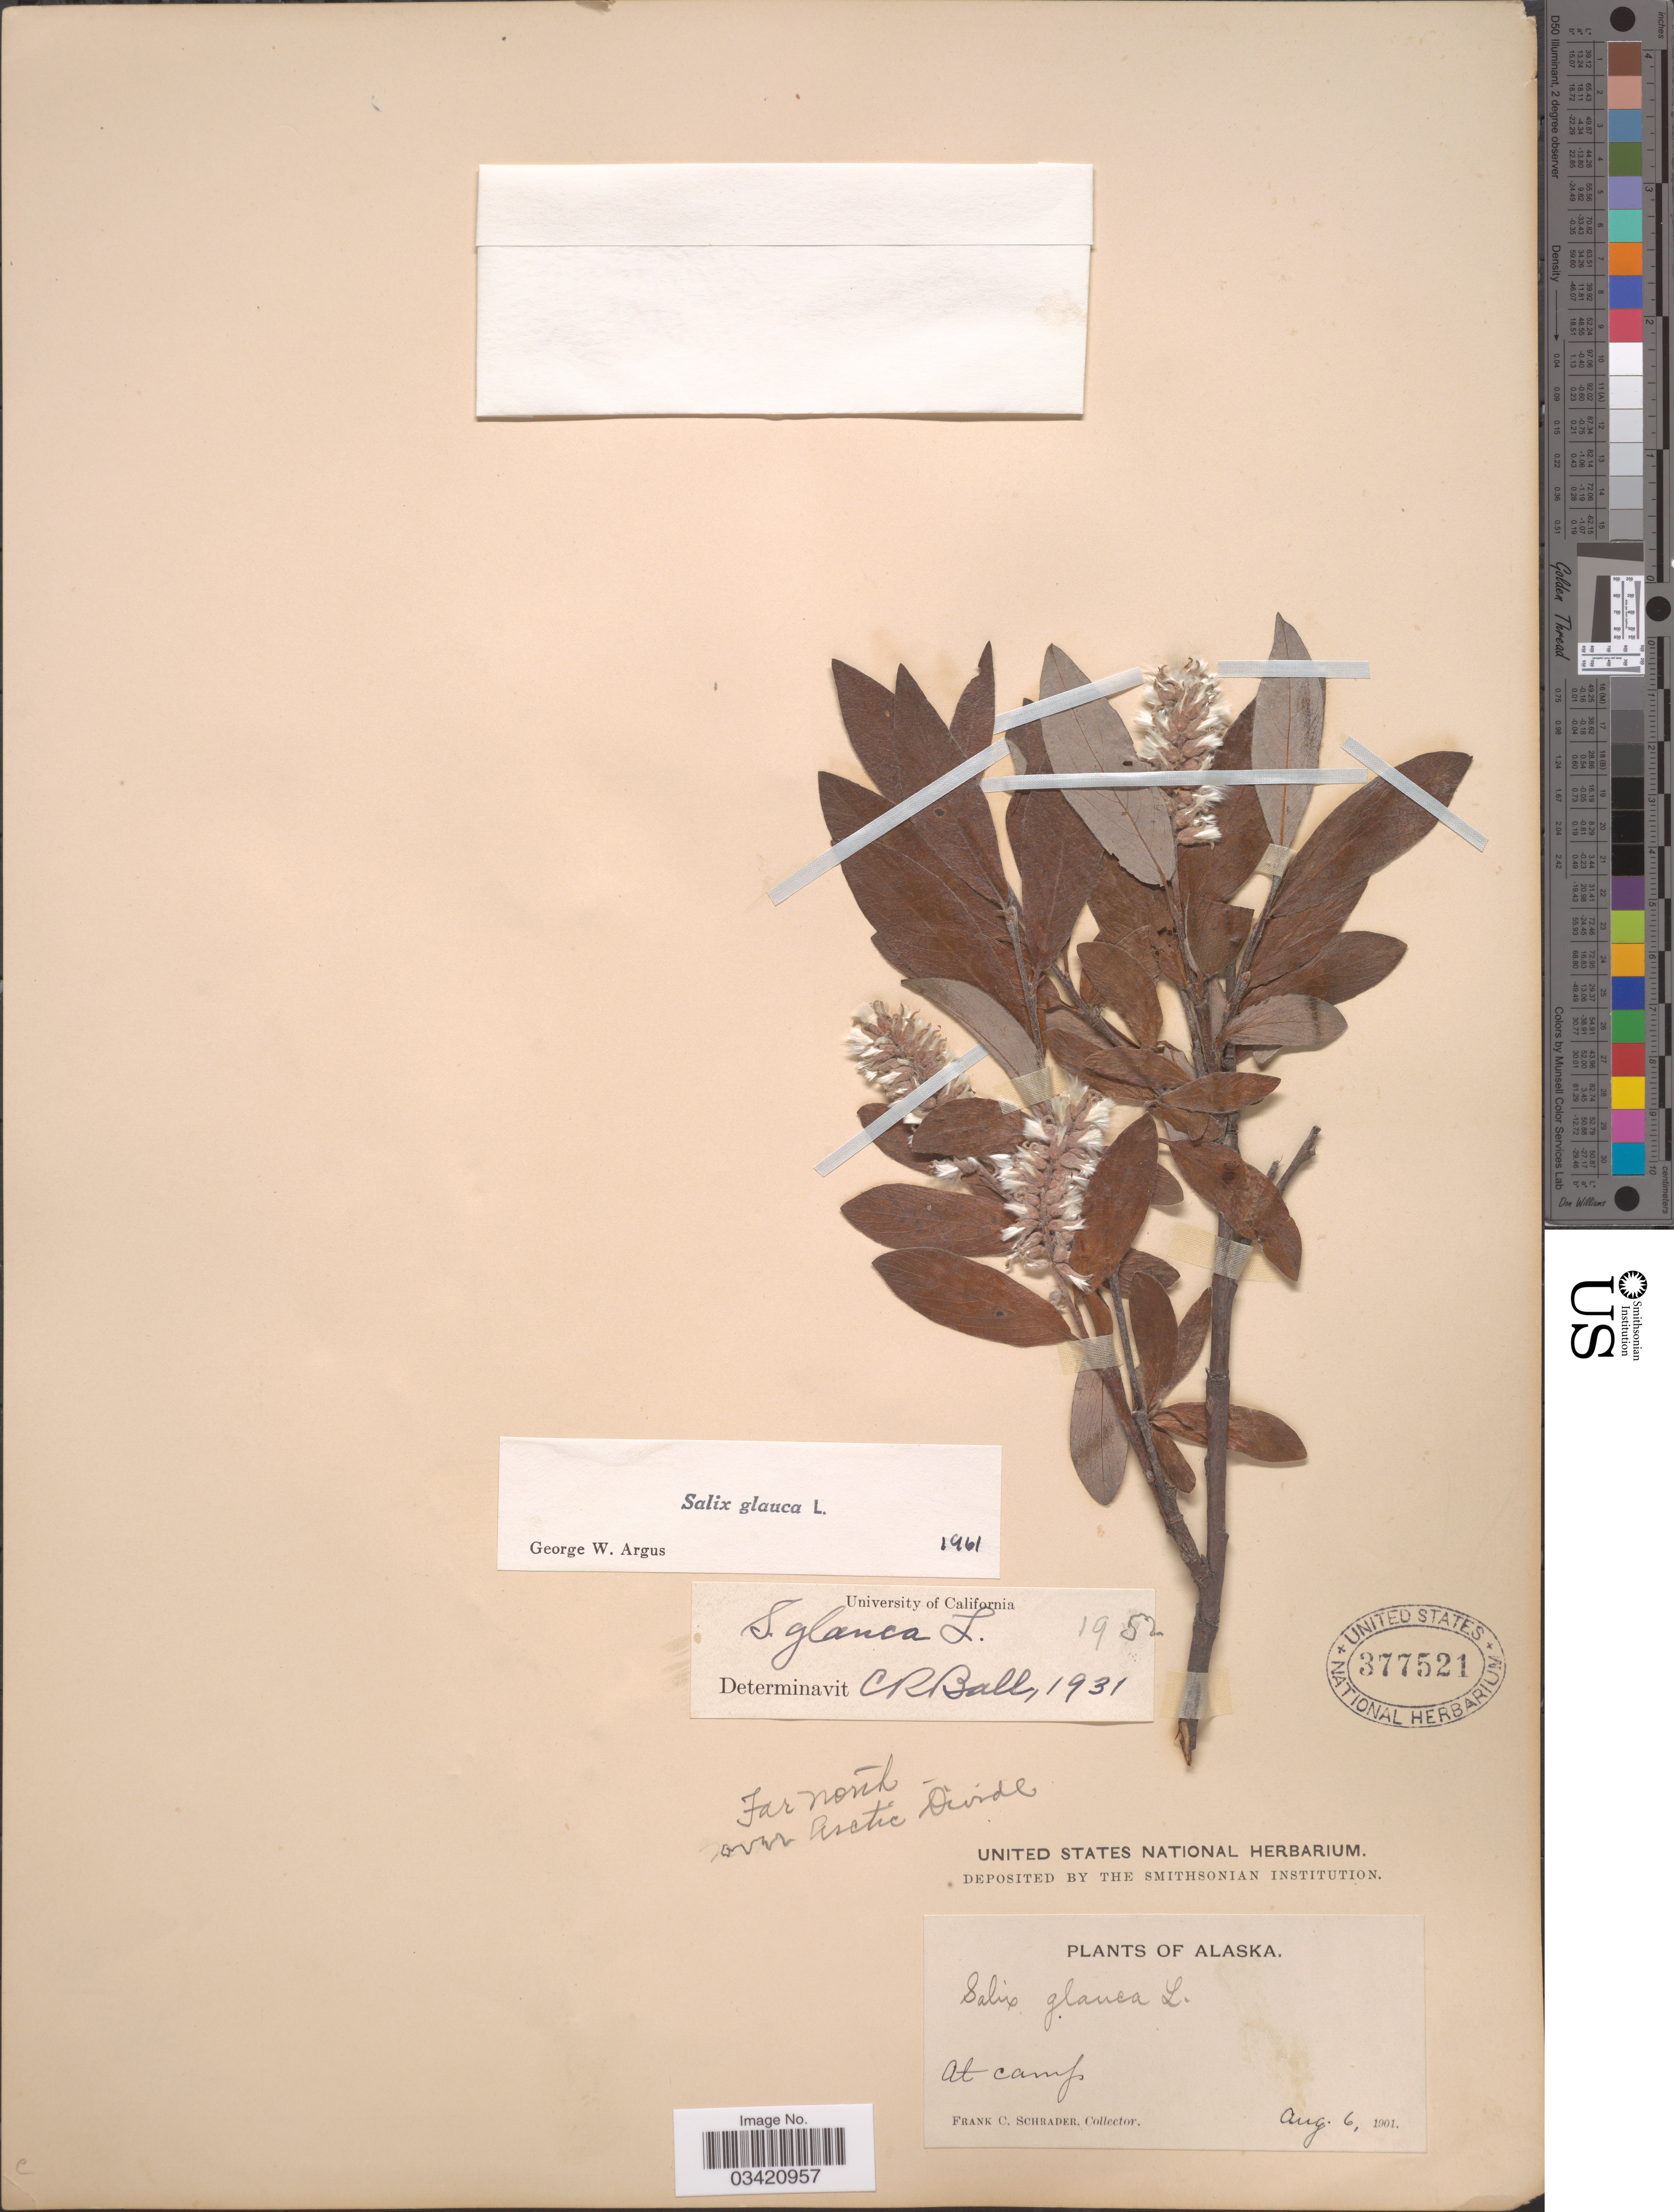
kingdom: Plantae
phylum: Tracheophyta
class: Magnoliopsida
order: Malpighiales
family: Salicaceae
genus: Salix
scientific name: Salix glauca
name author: L.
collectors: F. C. Schrader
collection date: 1901-08-06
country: United States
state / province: Alaska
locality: At camp. Far north over Arctic Divide.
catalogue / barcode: US 377521